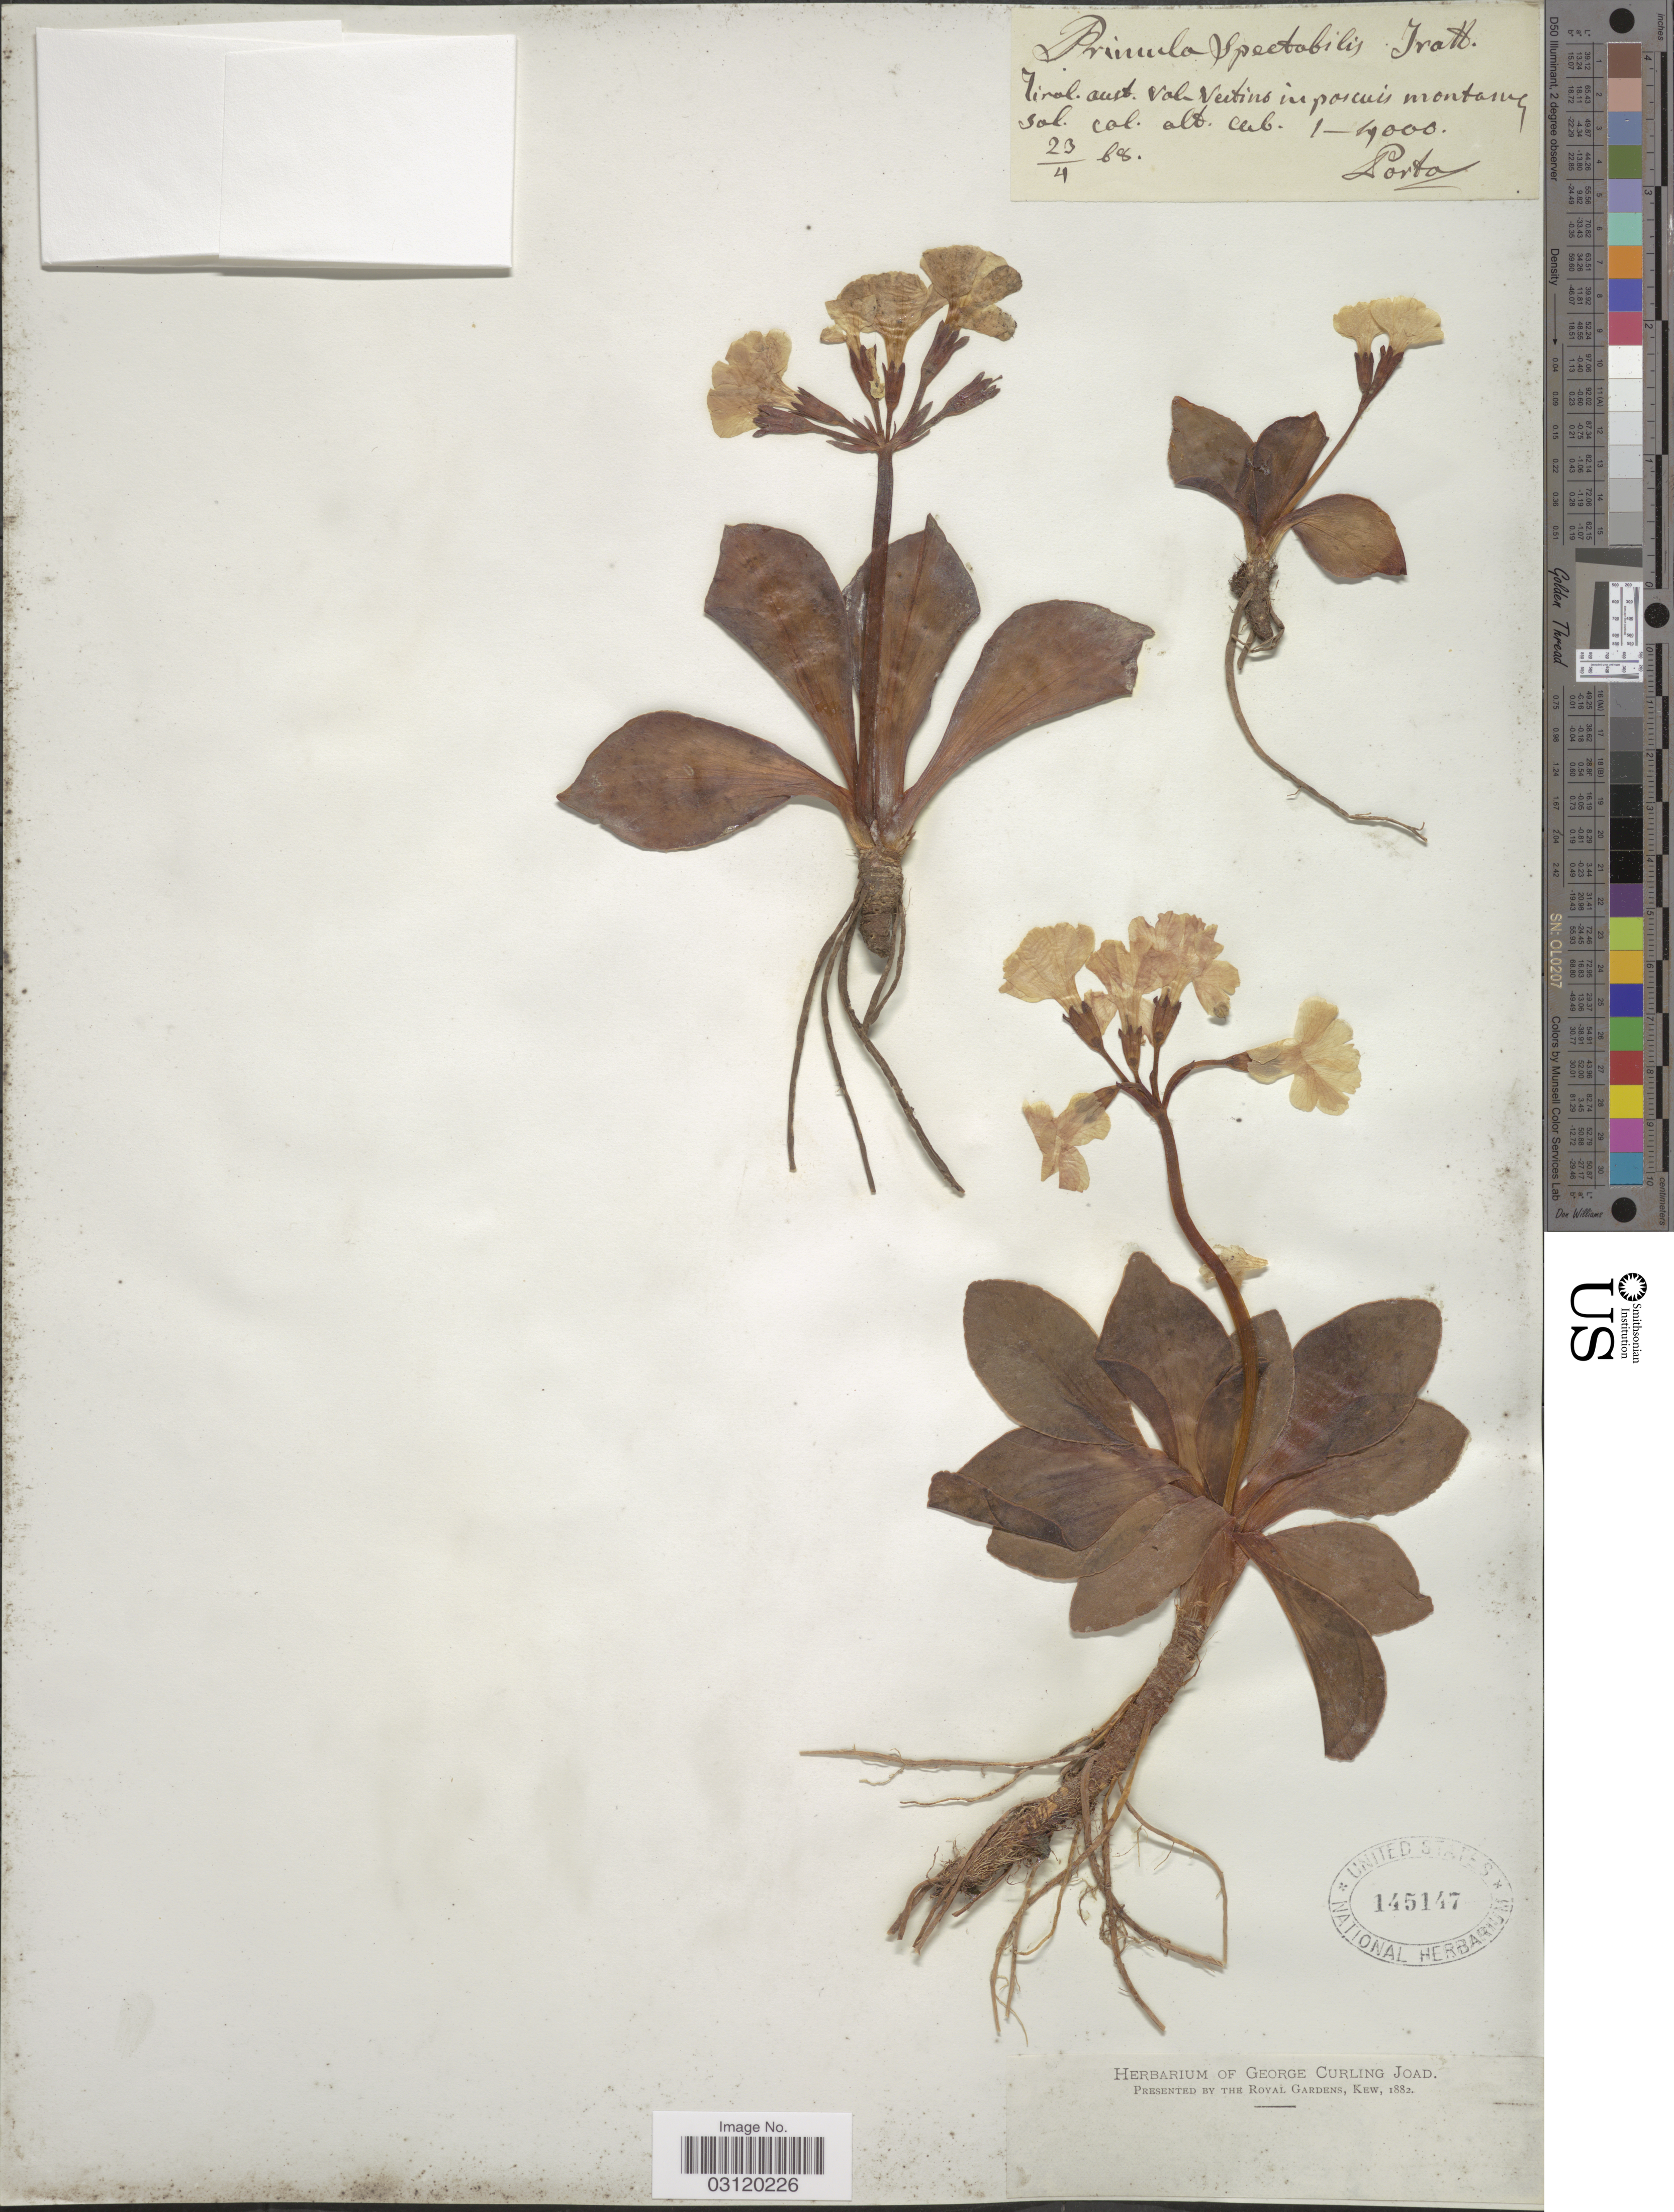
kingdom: Plantae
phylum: Tracheophyta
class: Magnoliopsida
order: Ericales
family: Primulaceae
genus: Primula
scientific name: Primula spectabilis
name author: Tratt.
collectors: -- Porta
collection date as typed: Transcribed d/m/y: 23/4/68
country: Italy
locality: Tirol aust., Val Vestino in poscuis montanis [interpreted].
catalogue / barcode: US 145147